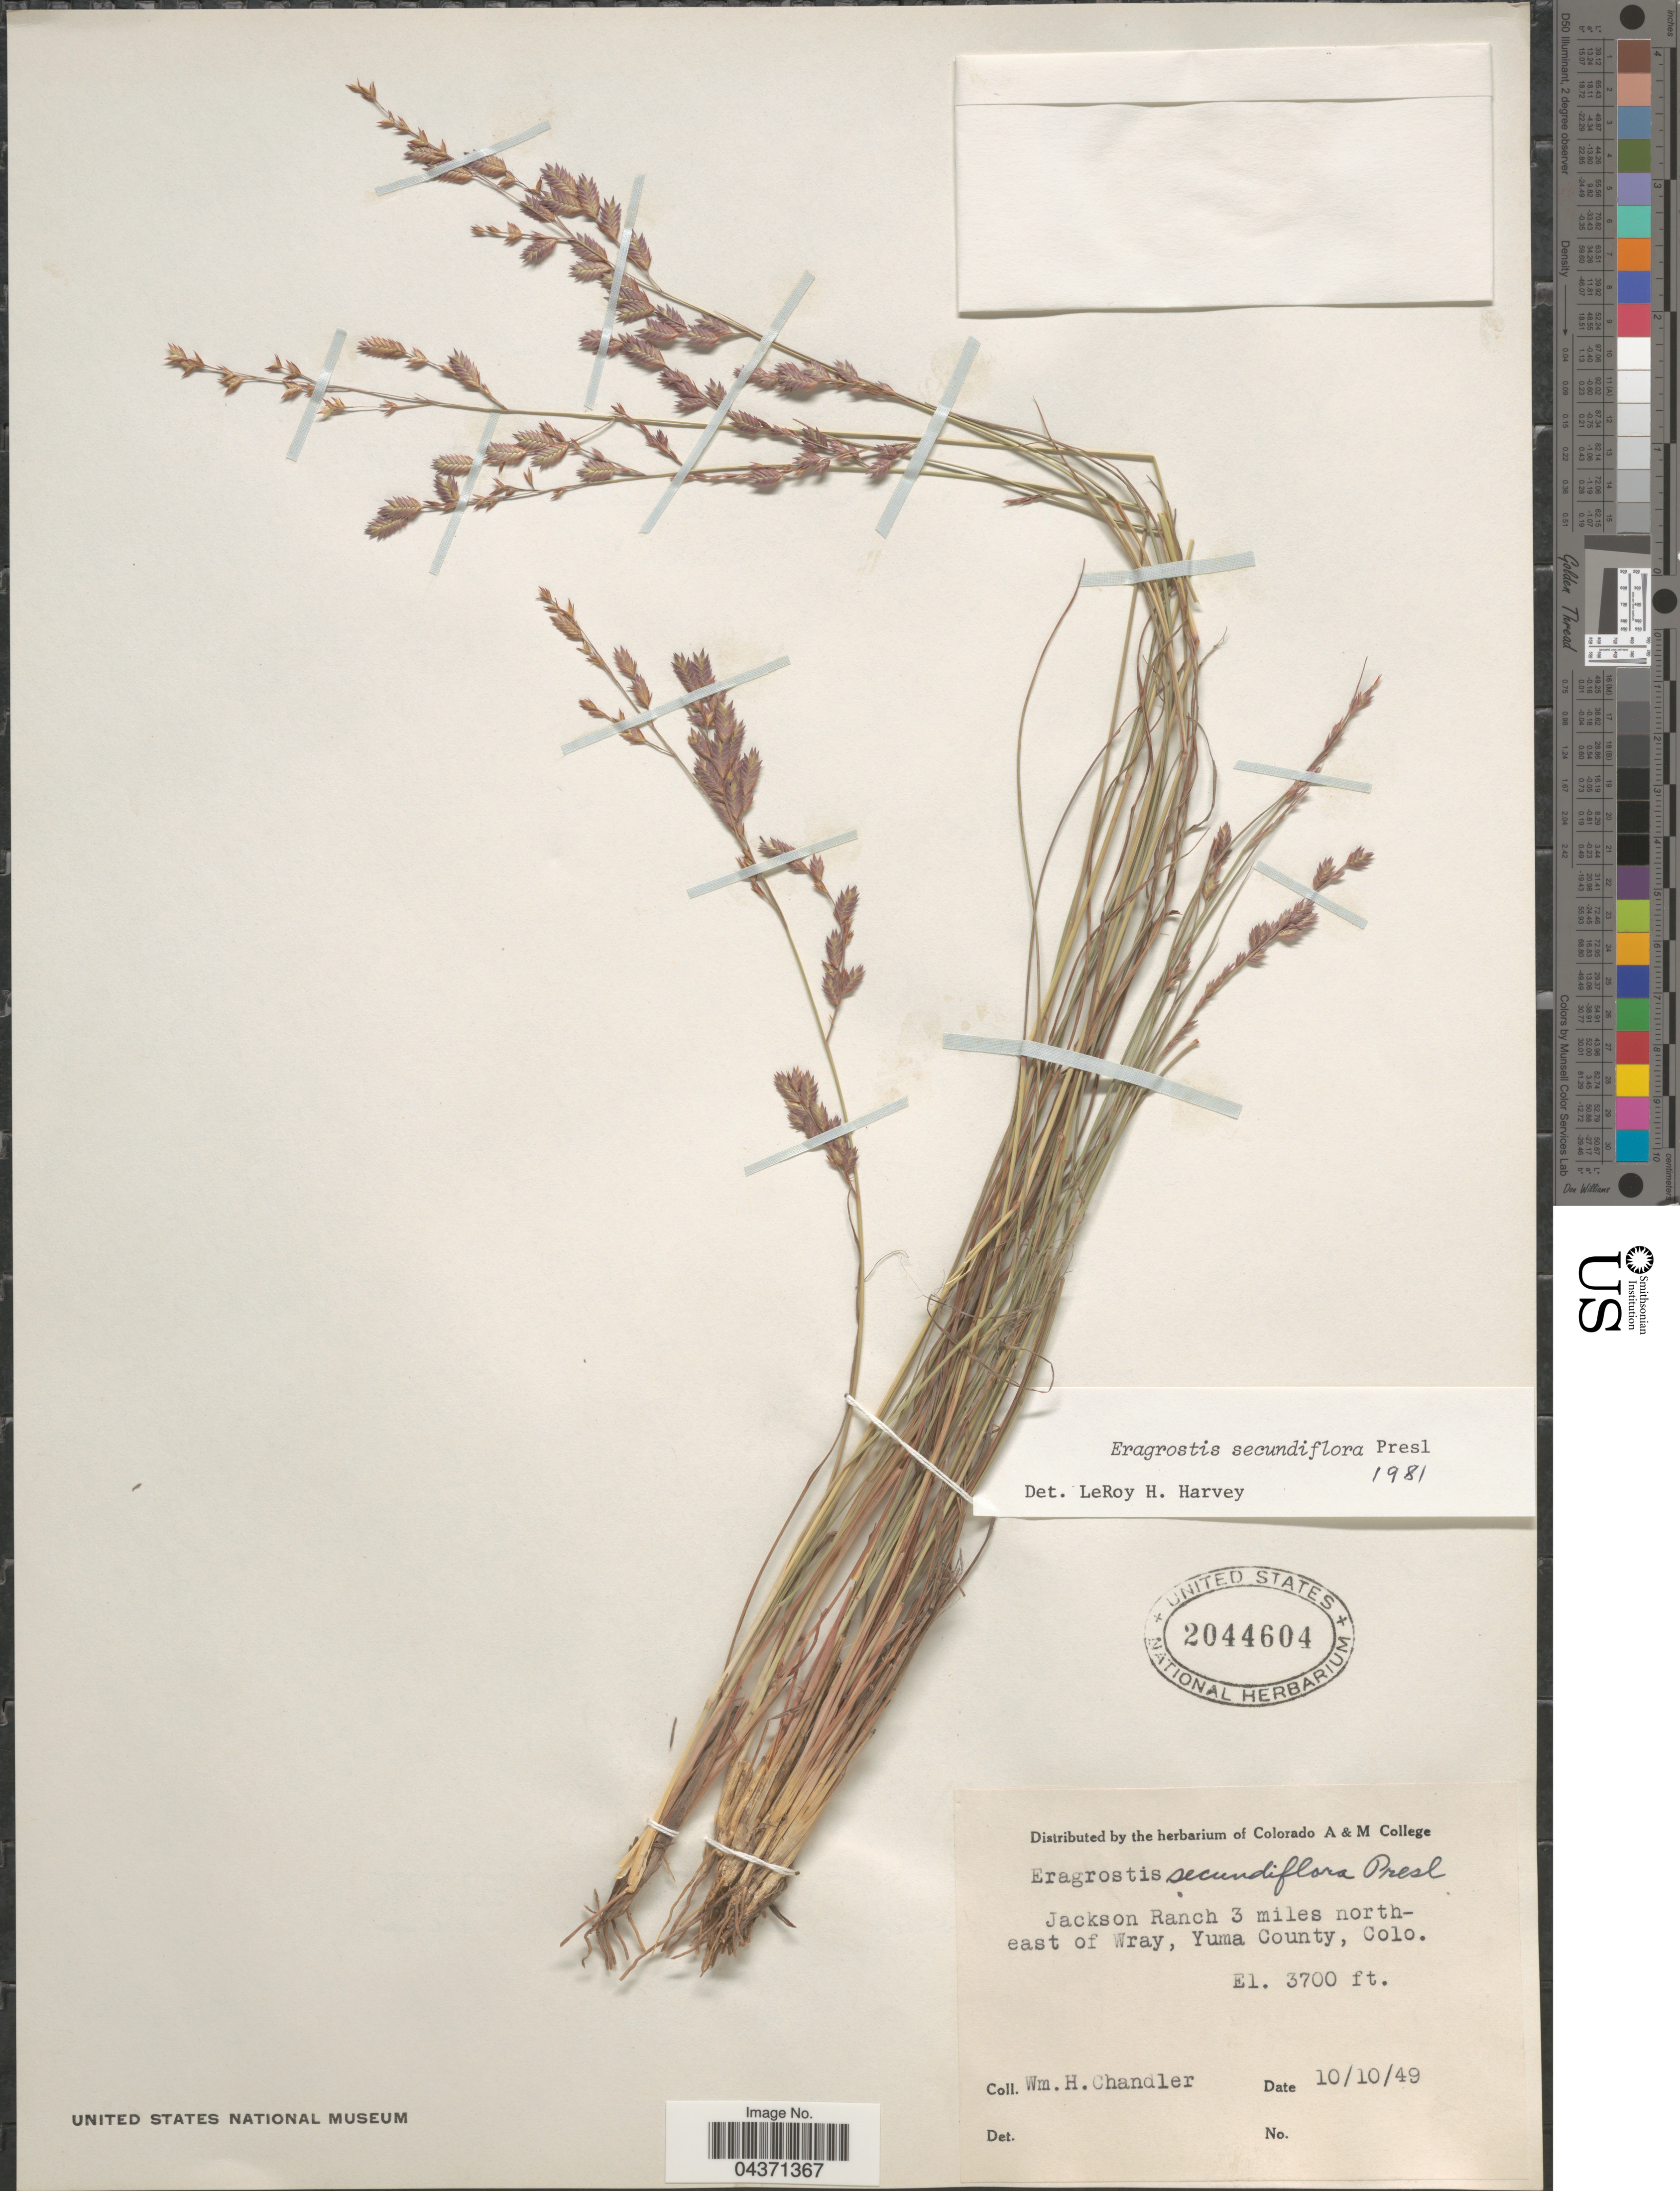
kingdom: Plantae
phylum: Tracheophyta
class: Liliopsida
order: Poales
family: Poaceae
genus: Eragrostis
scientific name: Eragrostis secundiflora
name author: J. Presl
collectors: W. Chandler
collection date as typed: Transcribed d/m/y: 10/10/49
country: United States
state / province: Colorado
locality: Jackson Ranch 3 miles north-east of Wray, Yuma County.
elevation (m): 1128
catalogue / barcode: US 2044604